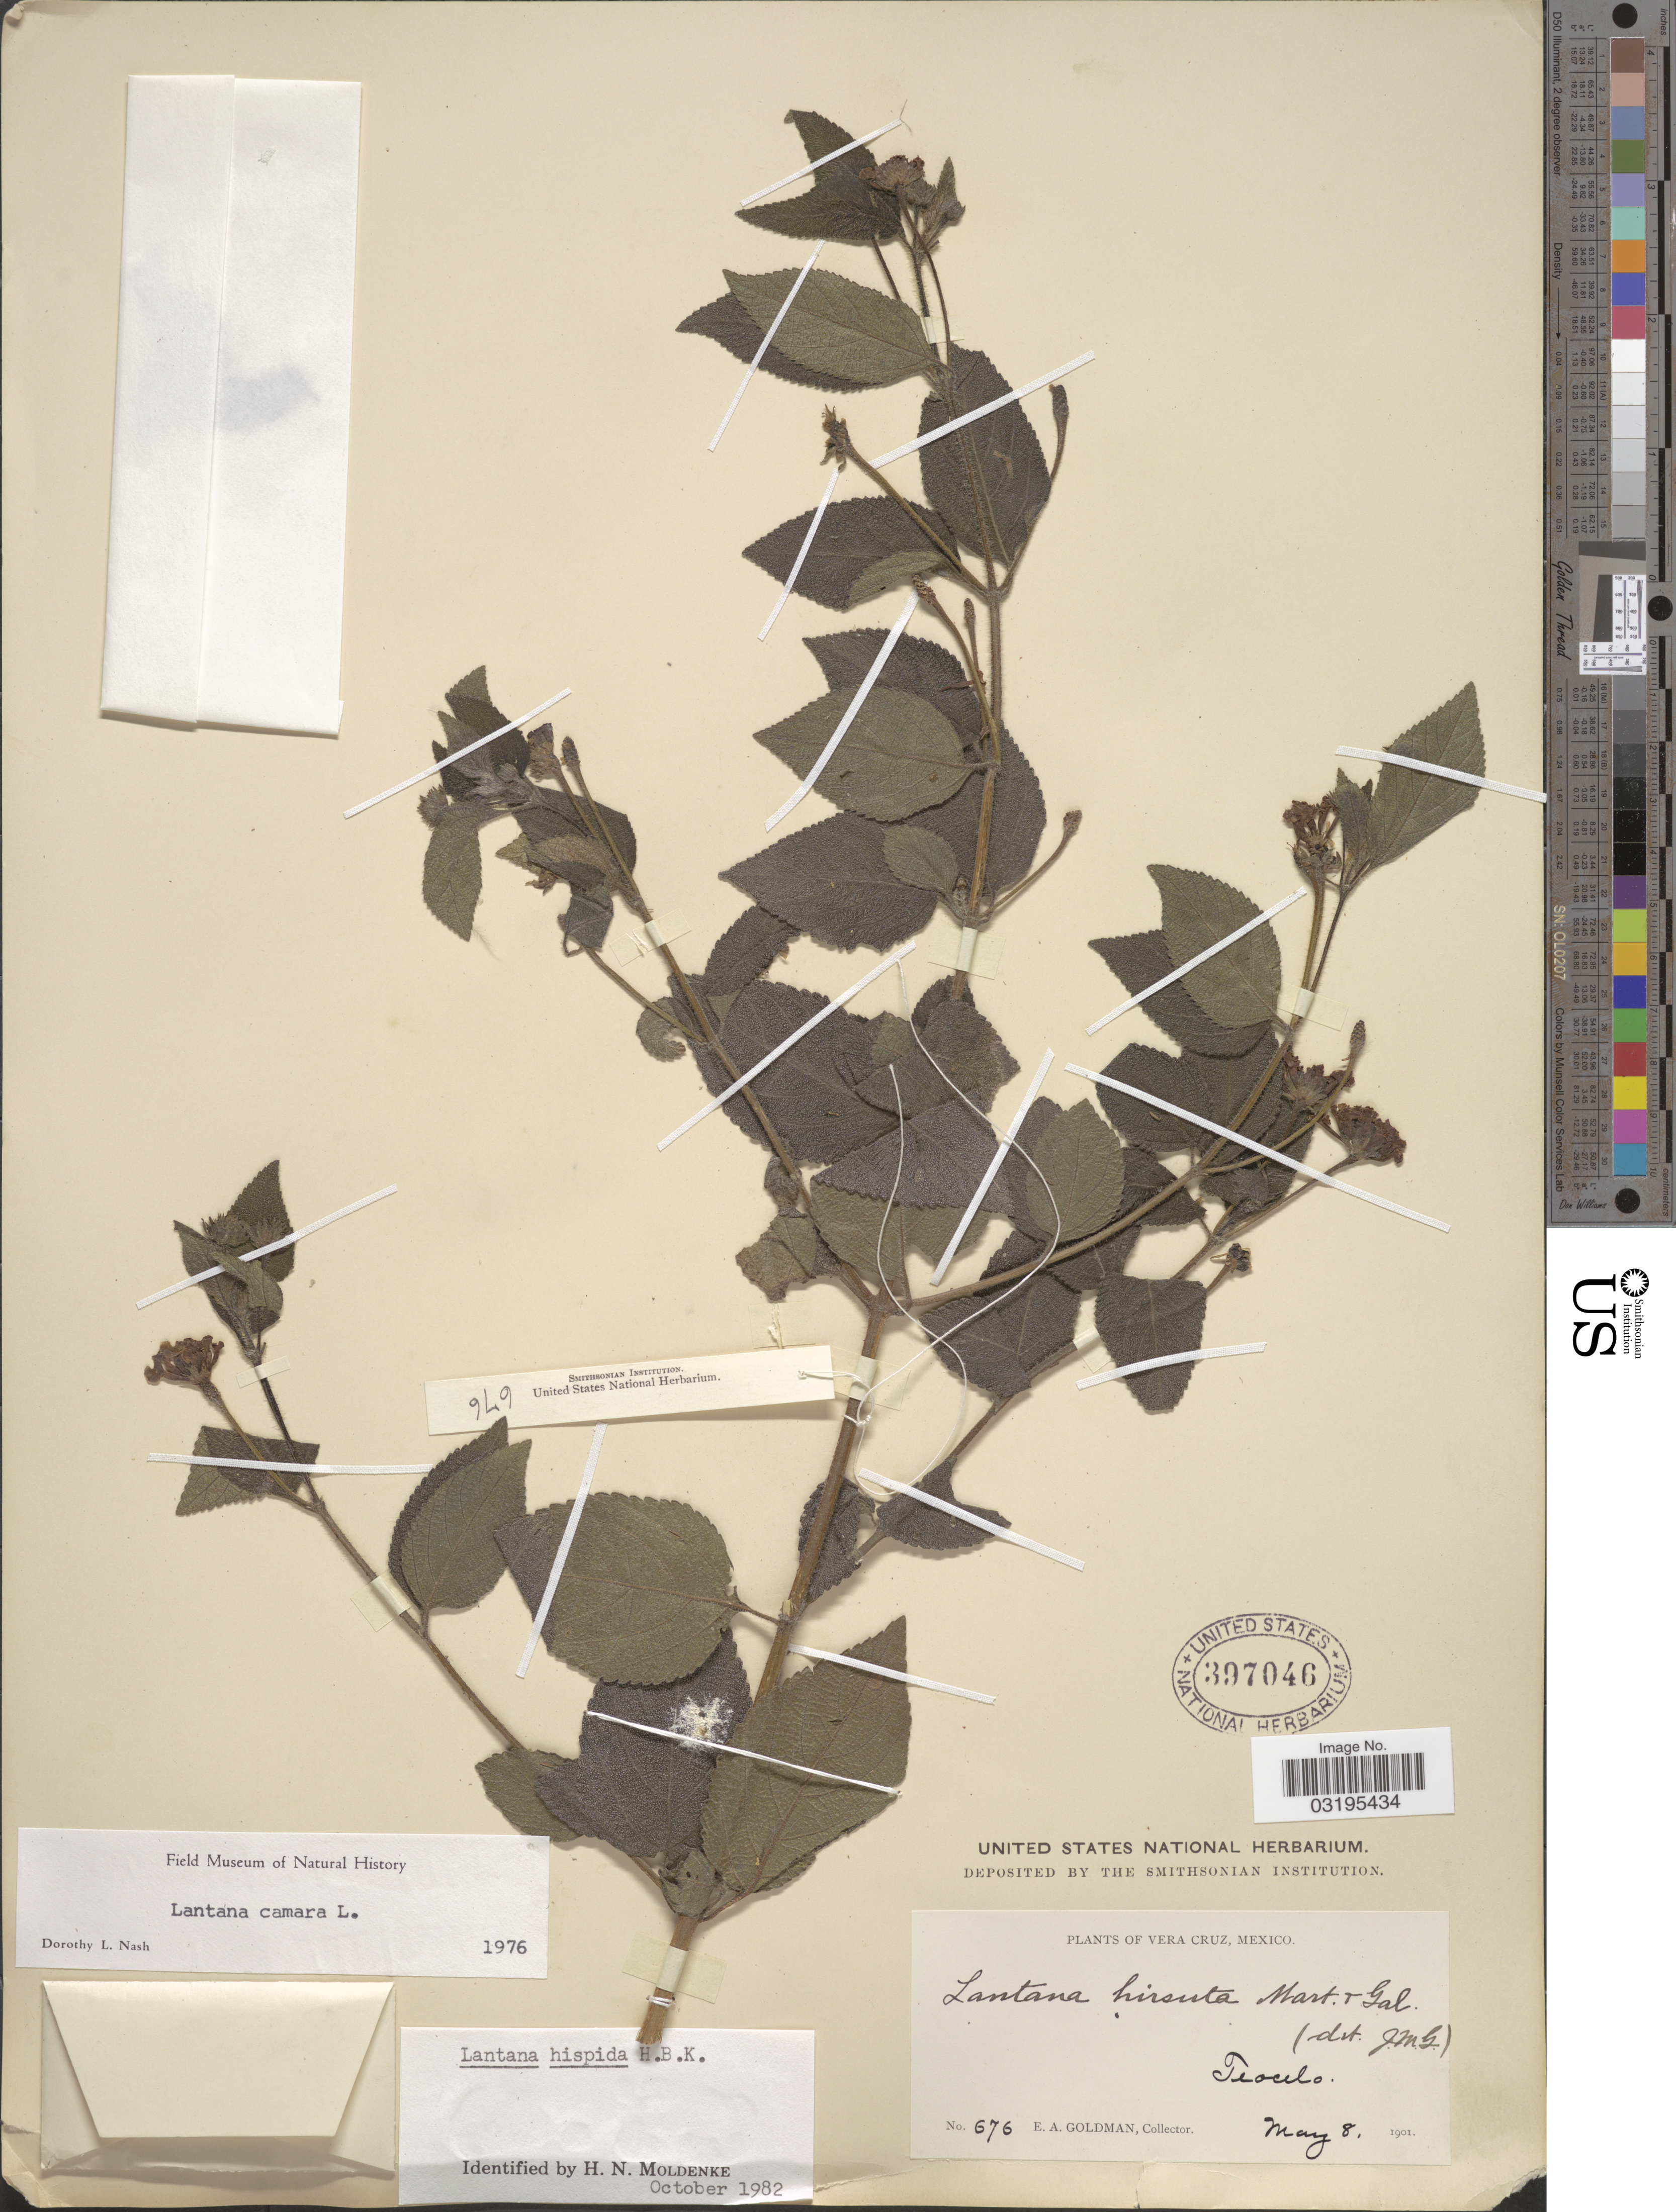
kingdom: Plantae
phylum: Tracheophyta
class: Magnoliopsida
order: Lamiales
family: Verbenaceae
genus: Lantana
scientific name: Lantana hispida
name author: Kunth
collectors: E. A. Goldman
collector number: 676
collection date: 1901-05-08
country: Mexico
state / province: Veracruz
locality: Vera Cruz. Teocelo.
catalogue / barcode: US 397046